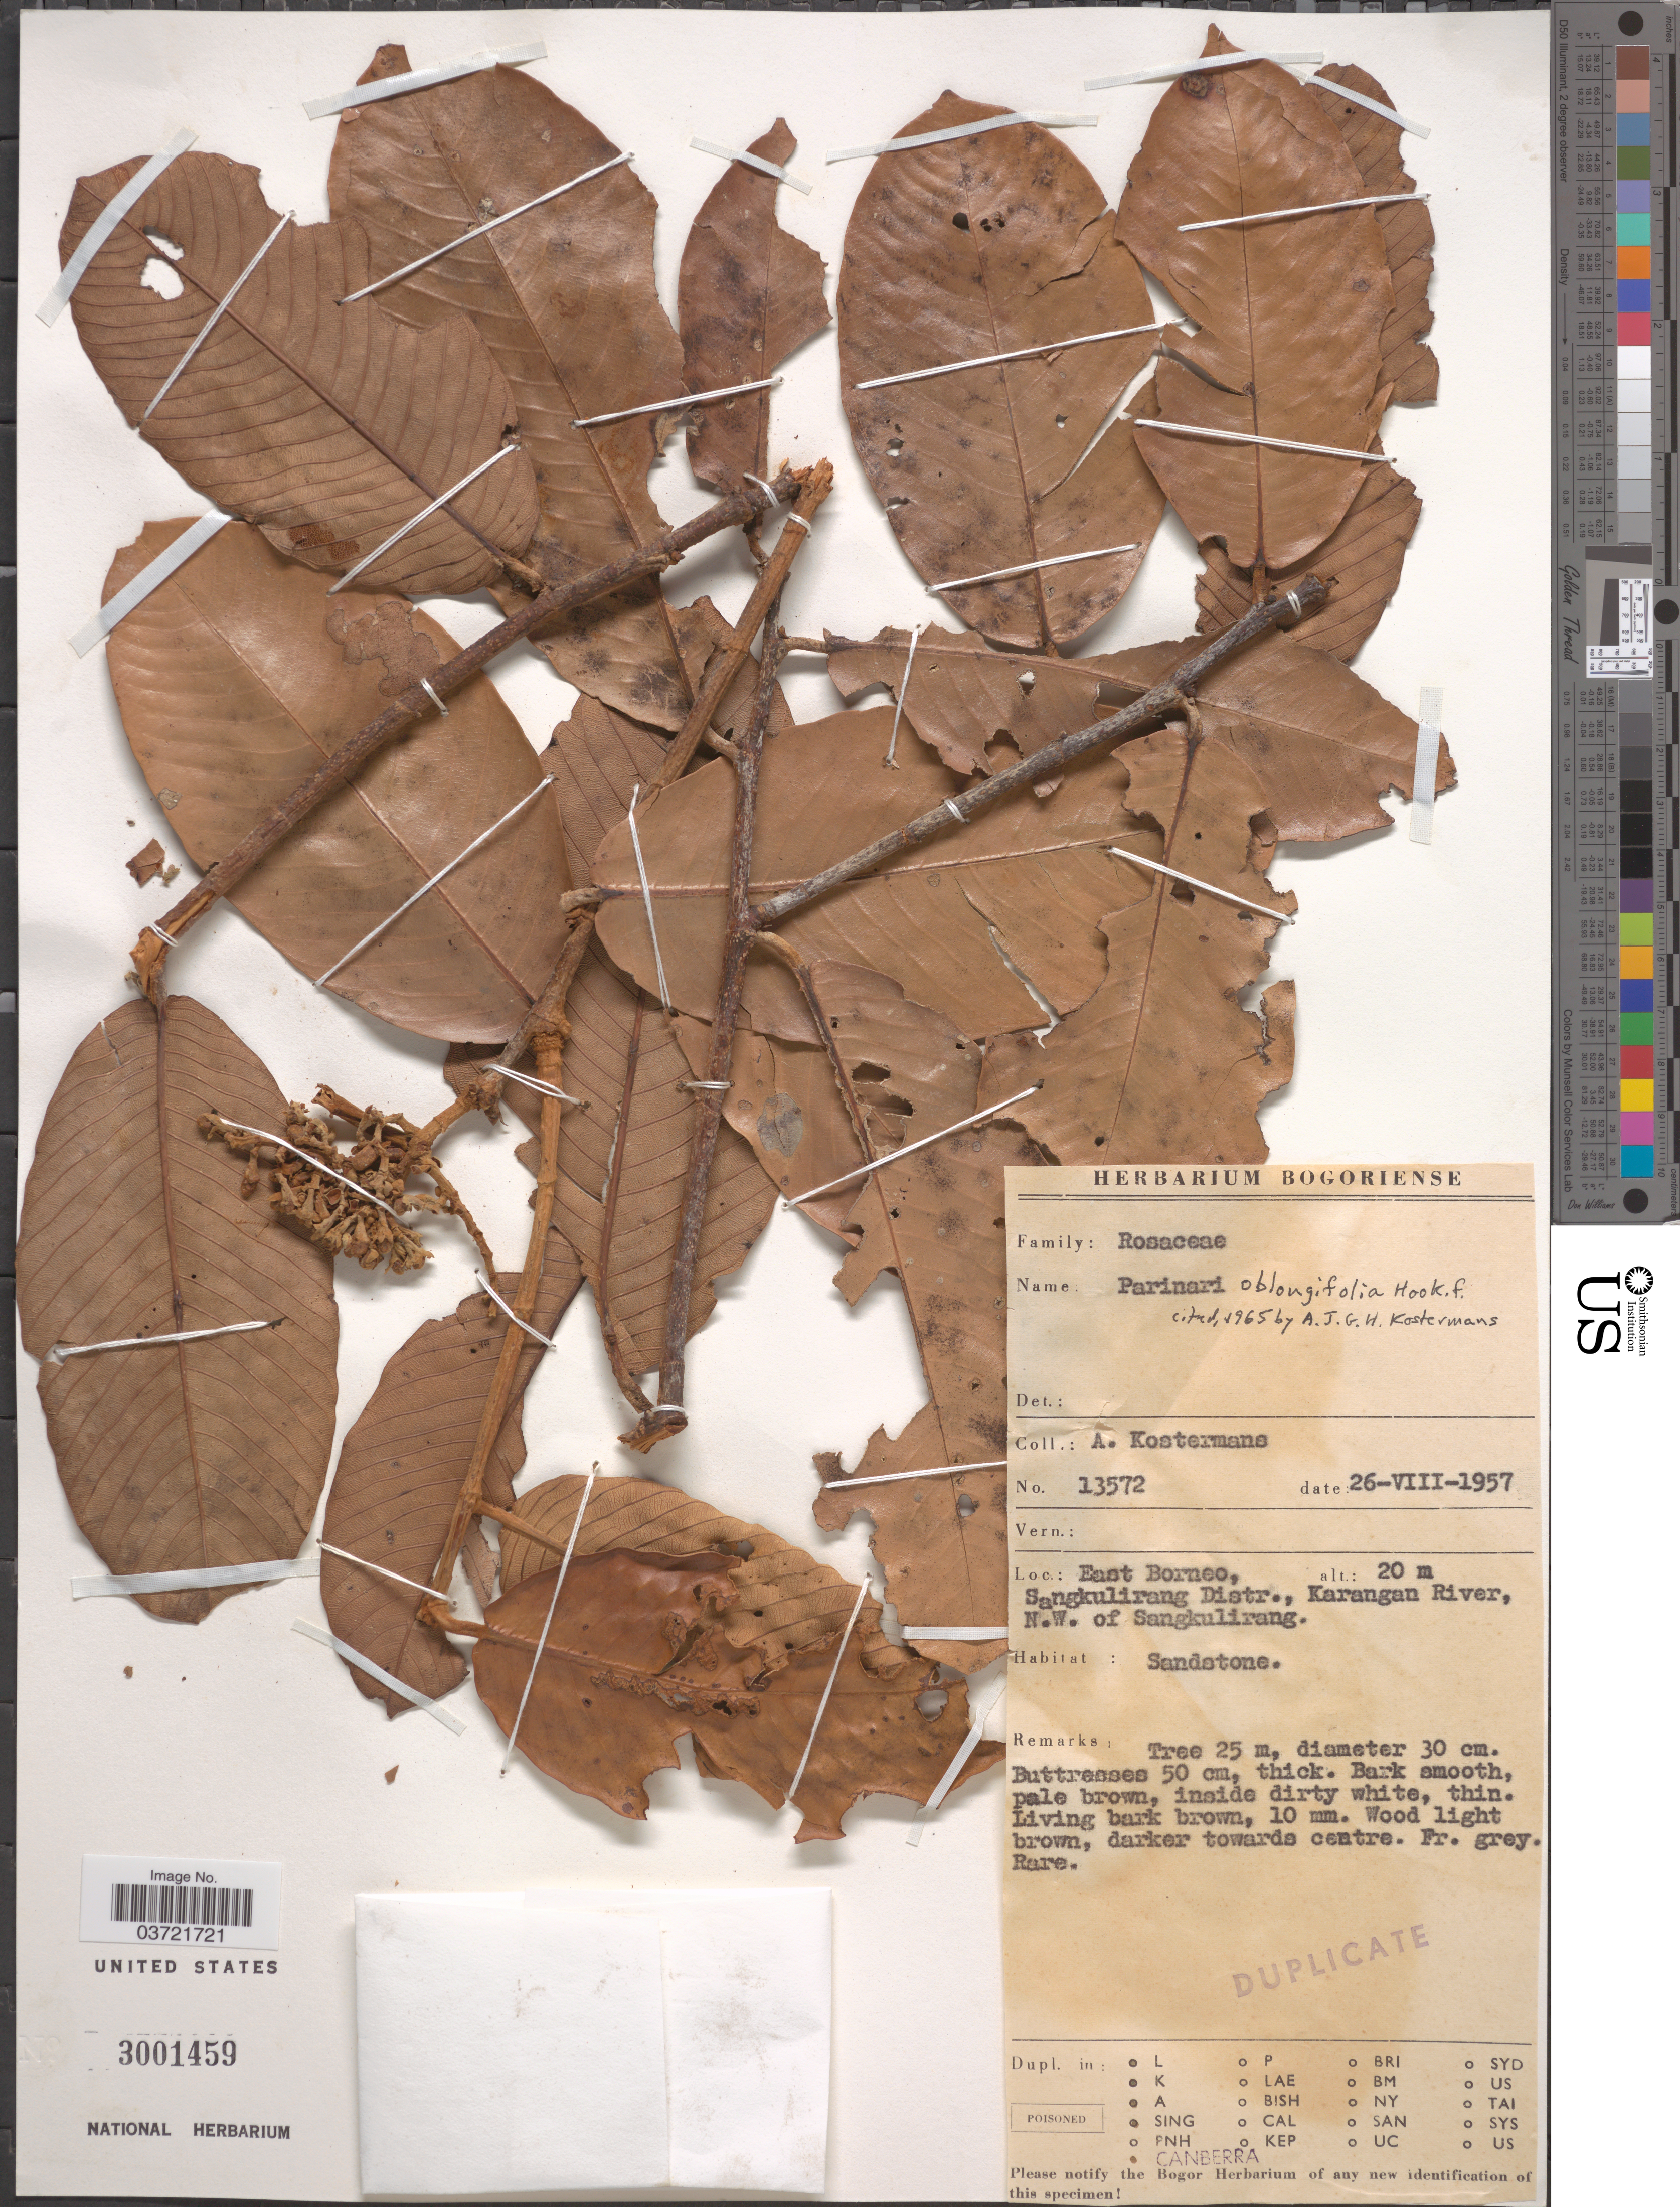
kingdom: Plantae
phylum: Tracheophyta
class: Magnoliopsida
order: Malpighiales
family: Chrysobalanaceae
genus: Parinari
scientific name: Parinari oblongifolia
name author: Hook. f.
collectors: A. J. G. Kostermans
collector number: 13572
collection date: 1957-08-26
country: Indonesia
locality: East Borneo, Sangkulirang Distr., Karangan River, N.W. of Sangkulirang.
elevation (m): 20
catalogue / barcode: US 3001459